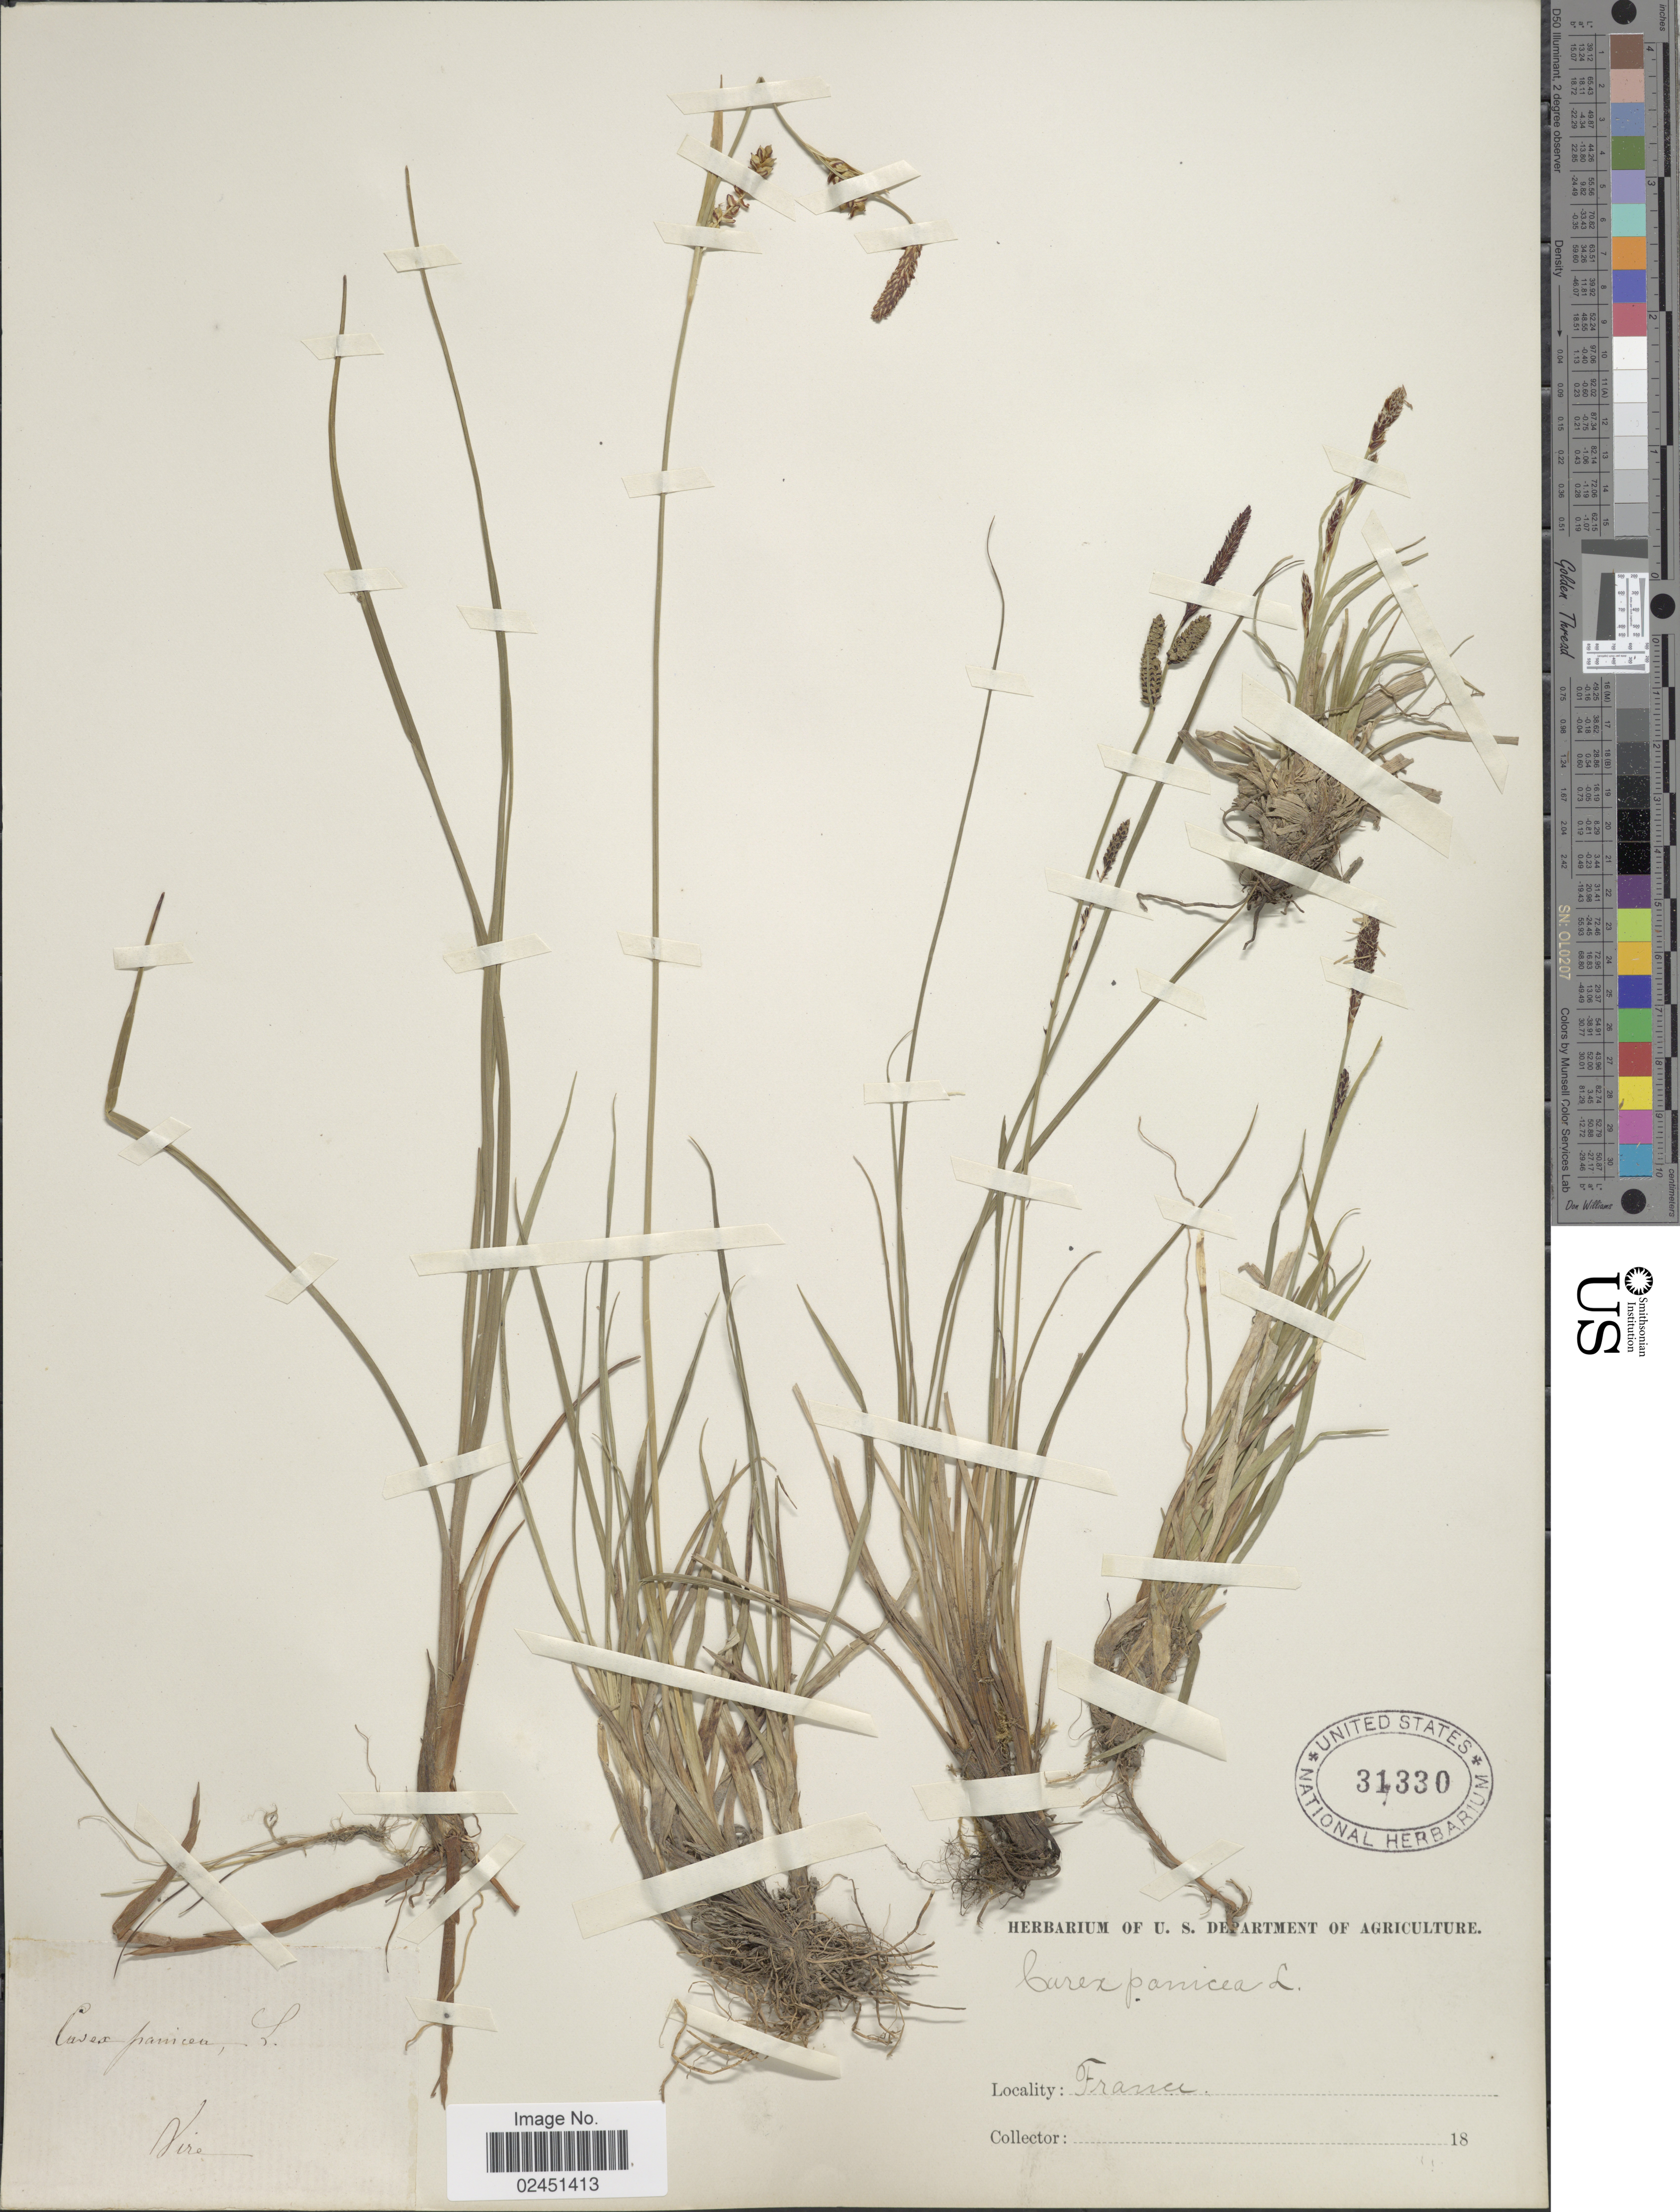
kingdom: Plantae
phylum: Tracheophyta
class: Liliopsida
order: Poales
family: Cyperaceae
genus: Carex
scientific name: Carex panicea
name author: L.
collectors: ex herb. U. S. Department of Agriculture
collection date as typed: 18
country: France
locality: Vire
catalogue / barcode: US 31330